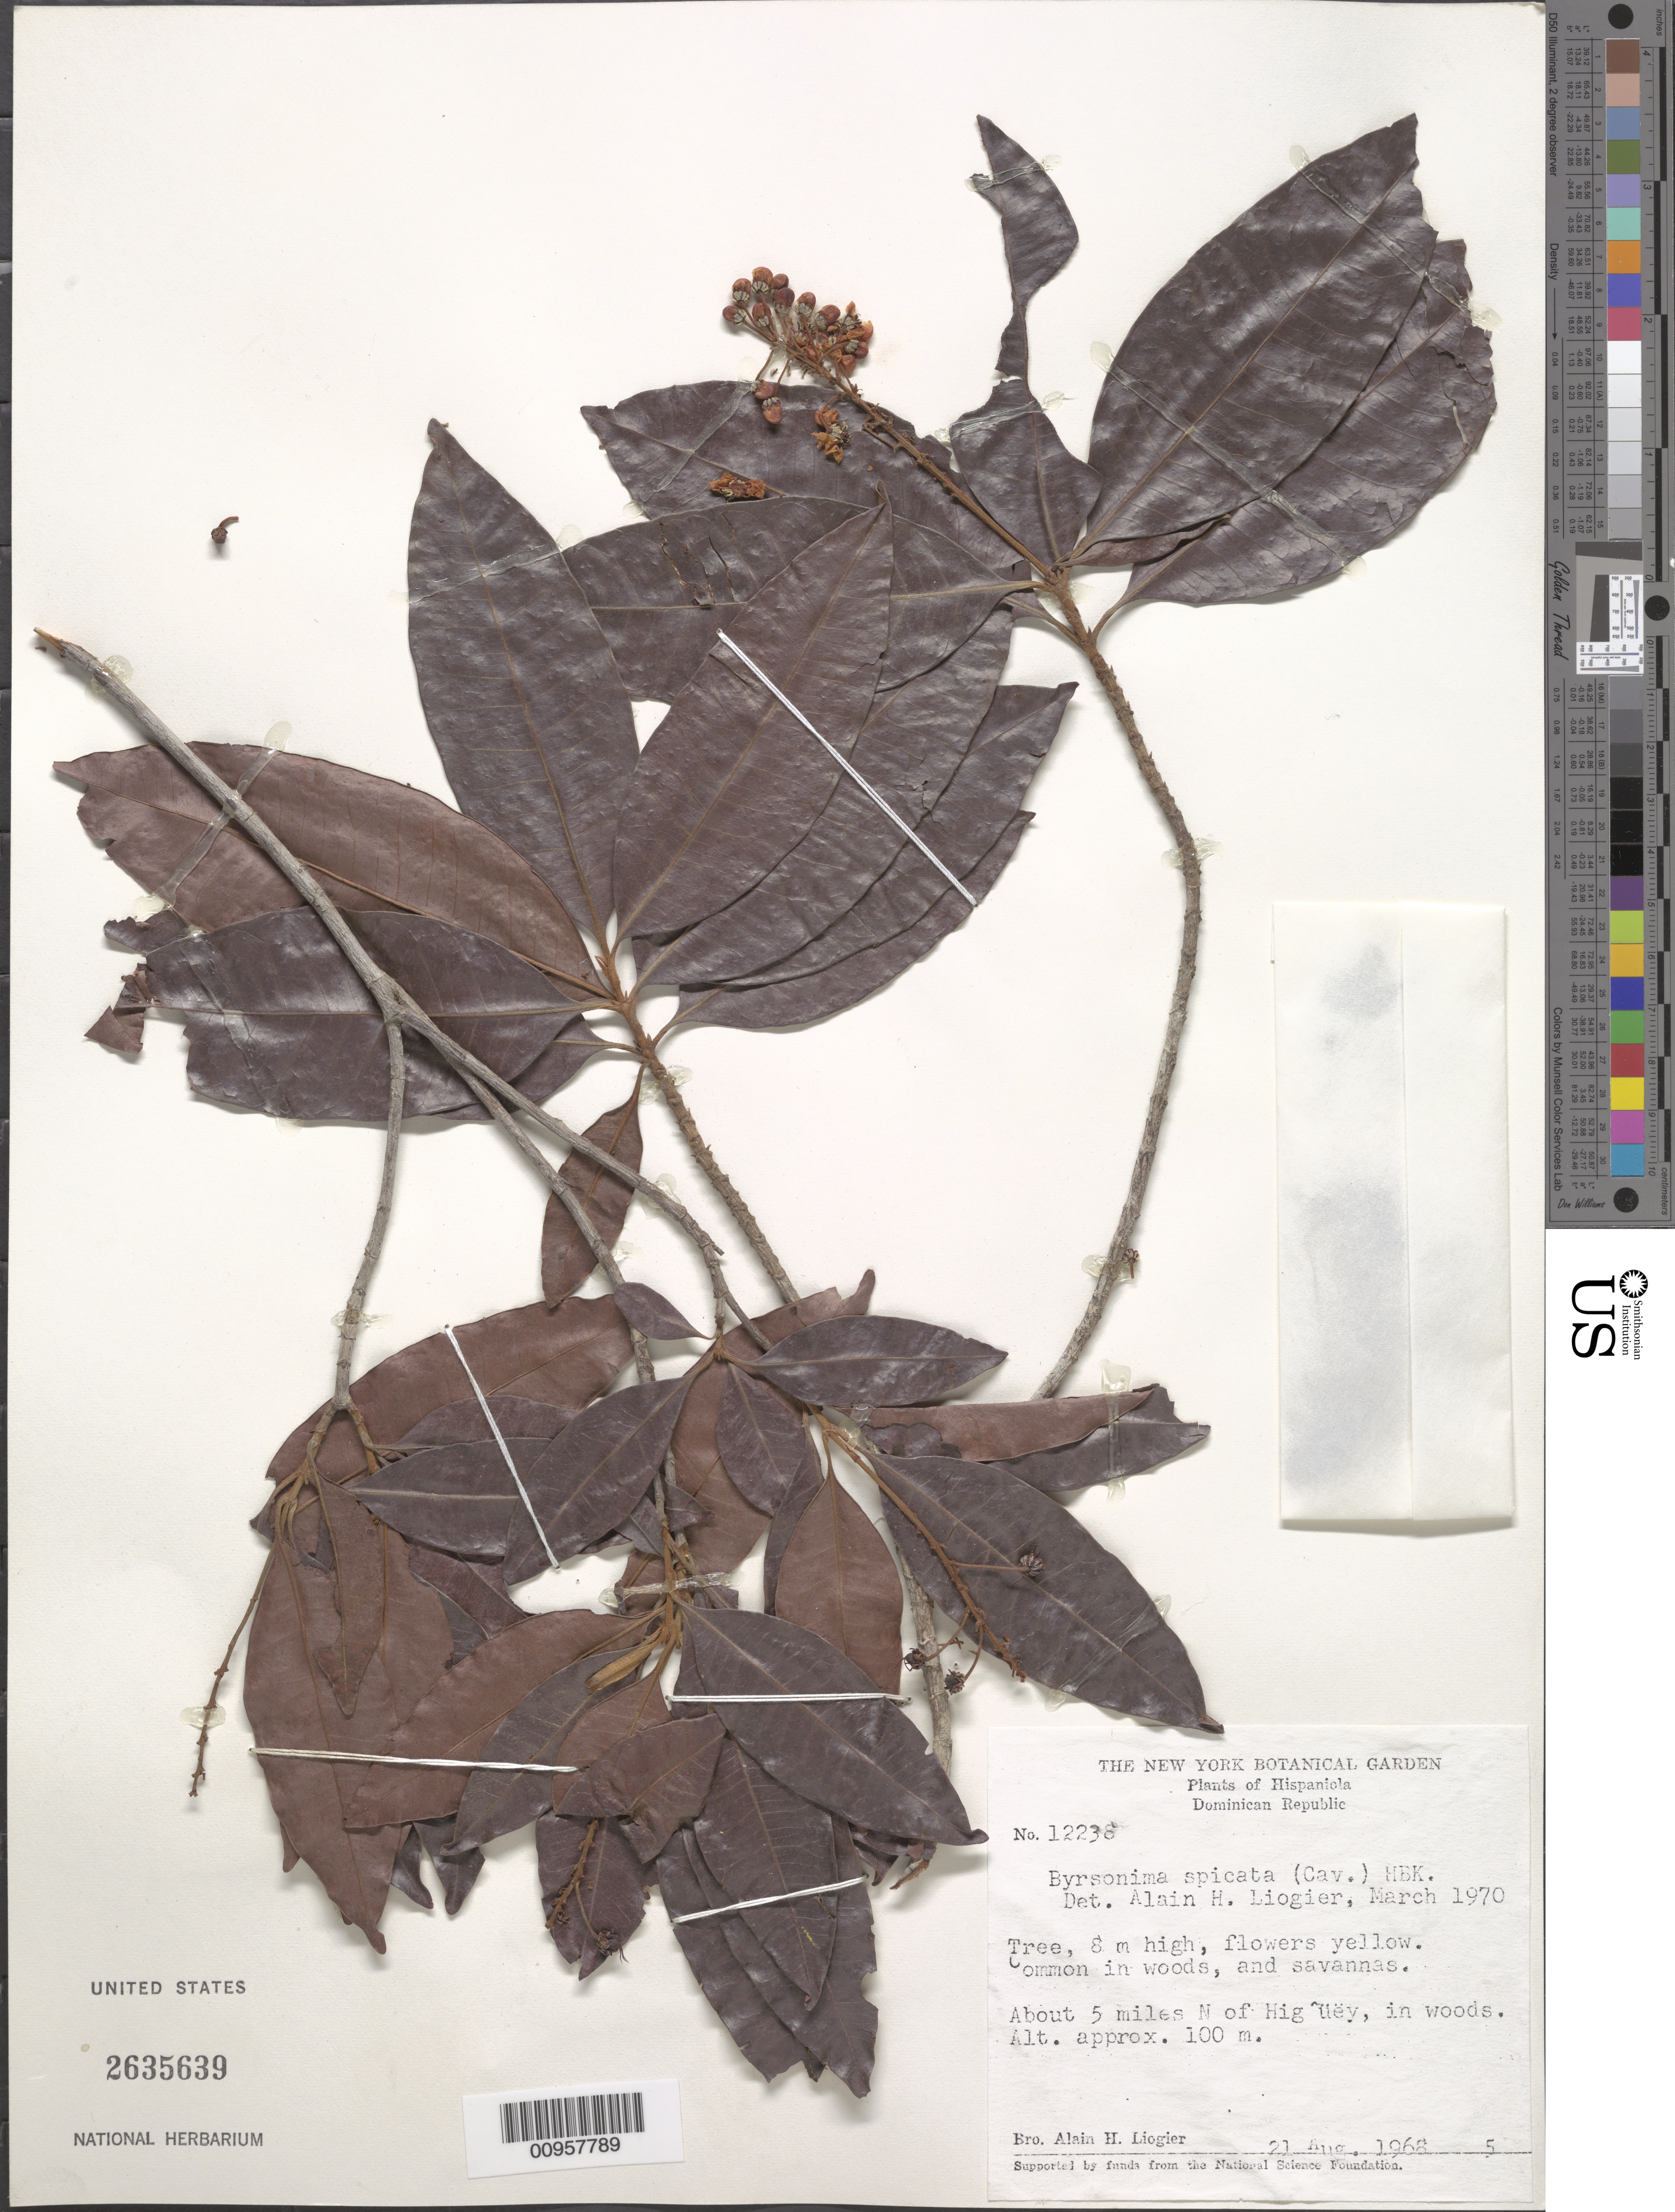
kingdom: Plantae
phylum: Tracheophyta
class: Magnoliopsida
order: Malpighiales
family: Malpighiaceae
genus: Byrsonima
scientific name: Byrsonima spicata (Cav.) DC.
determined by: Liogier, Alain H.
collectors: A. H. Liogier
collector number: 12238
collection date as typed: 21 Aug 1968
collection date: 1968-08-21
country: Dominican Republic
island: Hispaniola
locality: About 5 miles N of Higüey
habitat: In woods and savannas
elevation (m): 100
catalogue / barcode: US 2635639